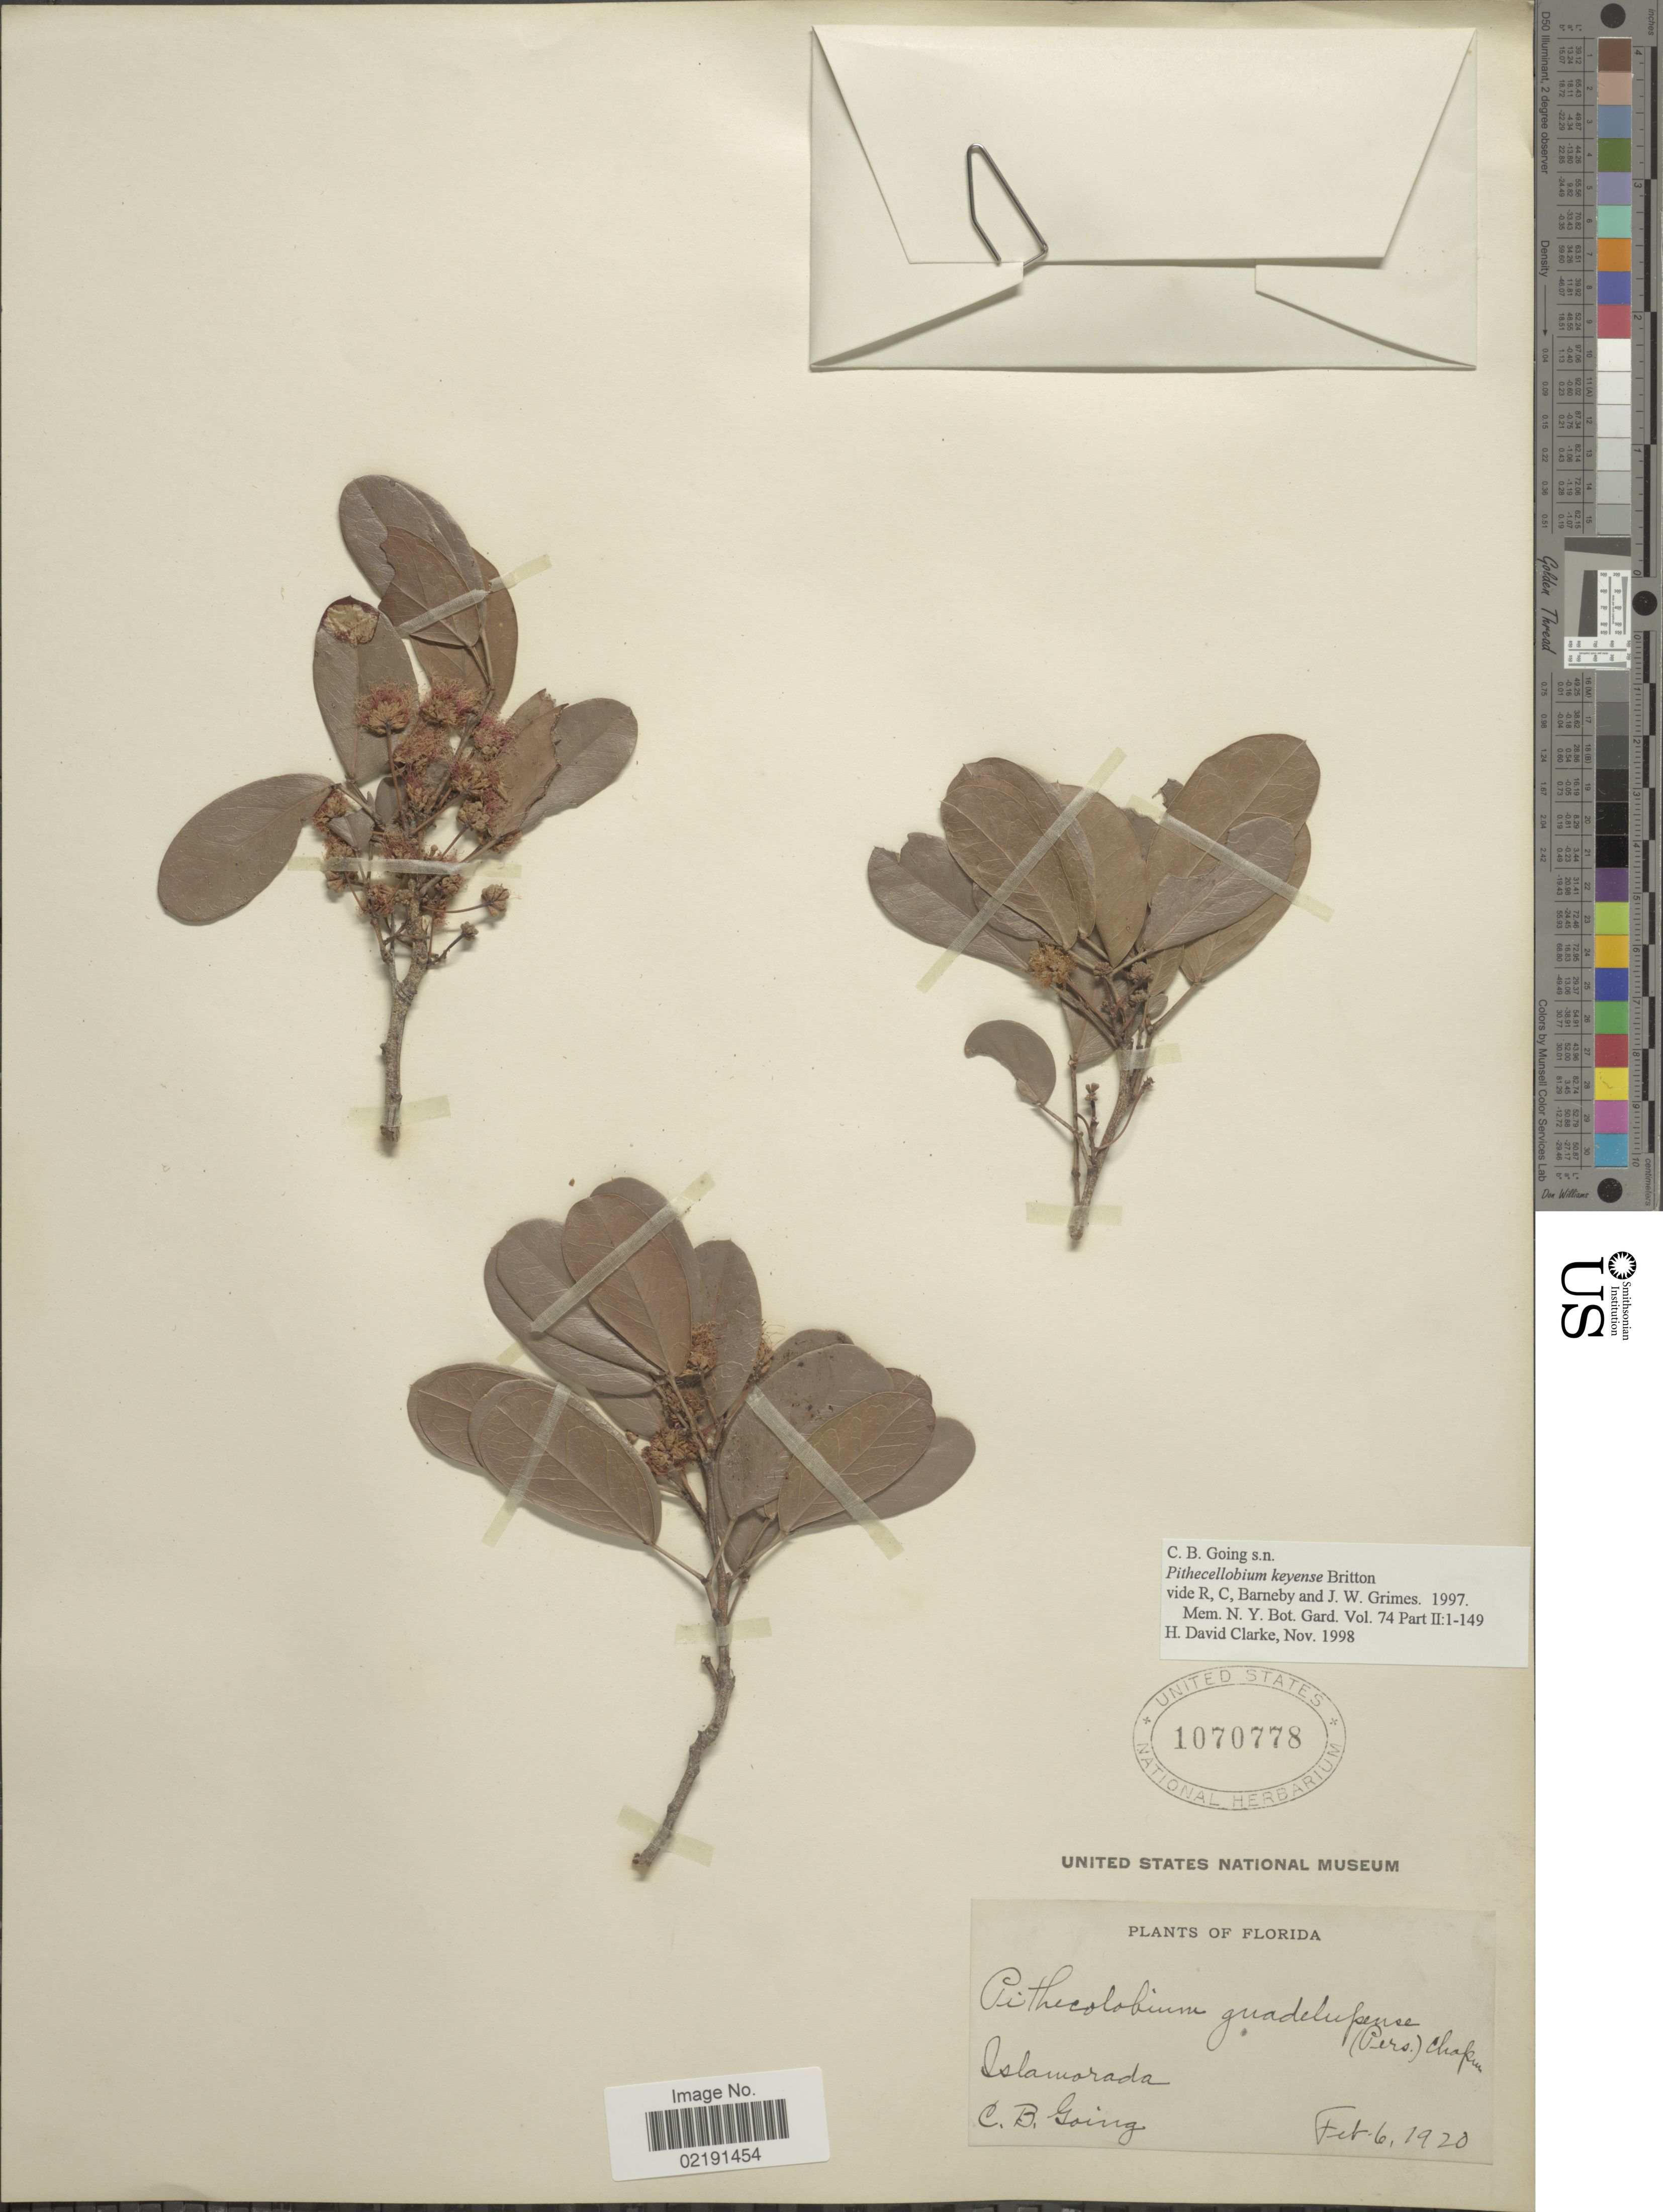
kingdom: Plantae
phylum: Tracheophyta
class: Magnoliopsida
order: Fabales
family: Fabaceae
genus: Pithecellobium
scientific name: Pithecellobium keyense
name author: Britton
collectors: C. Going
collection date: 1920-02-06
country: United States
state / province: Florida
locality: Islamorada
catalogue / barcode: US 1070778